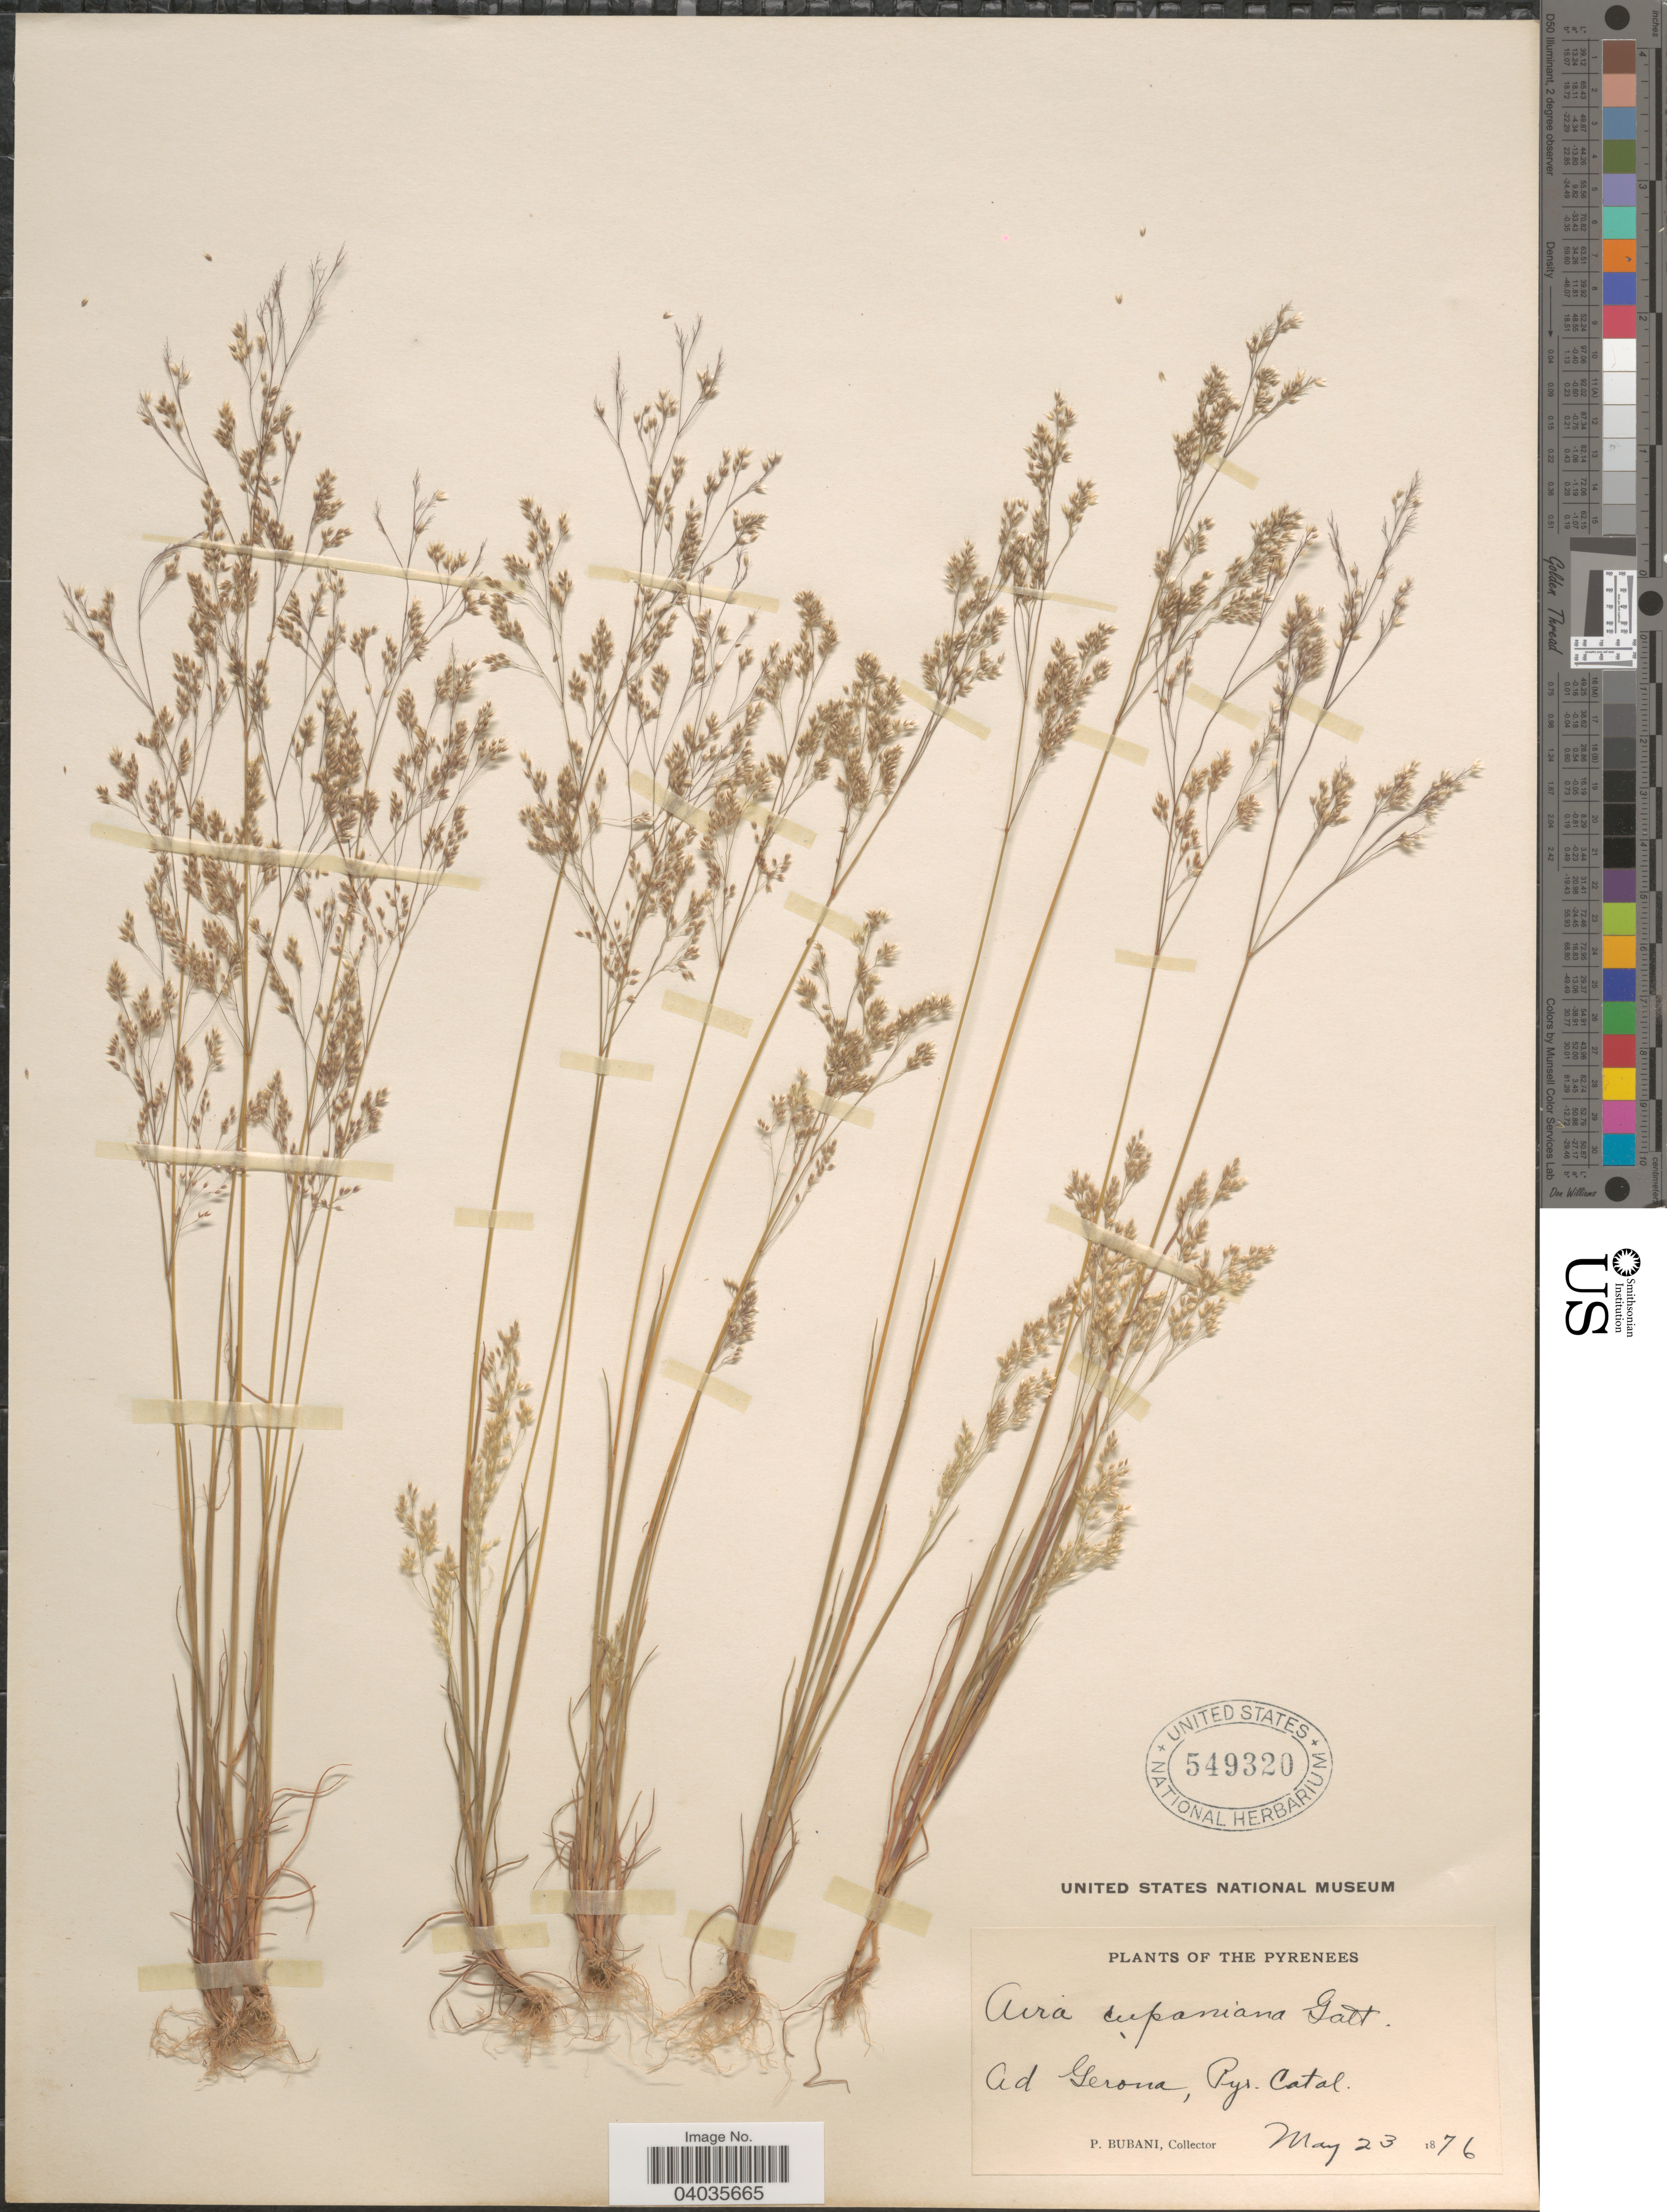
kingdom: Plantae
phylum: Tracheophyta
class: Liliopsida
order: Poales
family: Poaceae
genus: Aira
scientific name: Aira cupaniana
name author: Gussone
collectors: P. Bubani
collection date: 1876-05-23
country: Spain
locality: The Pyrenees. Ad Gerona, Pyr. Catal.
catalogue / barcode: US 549320